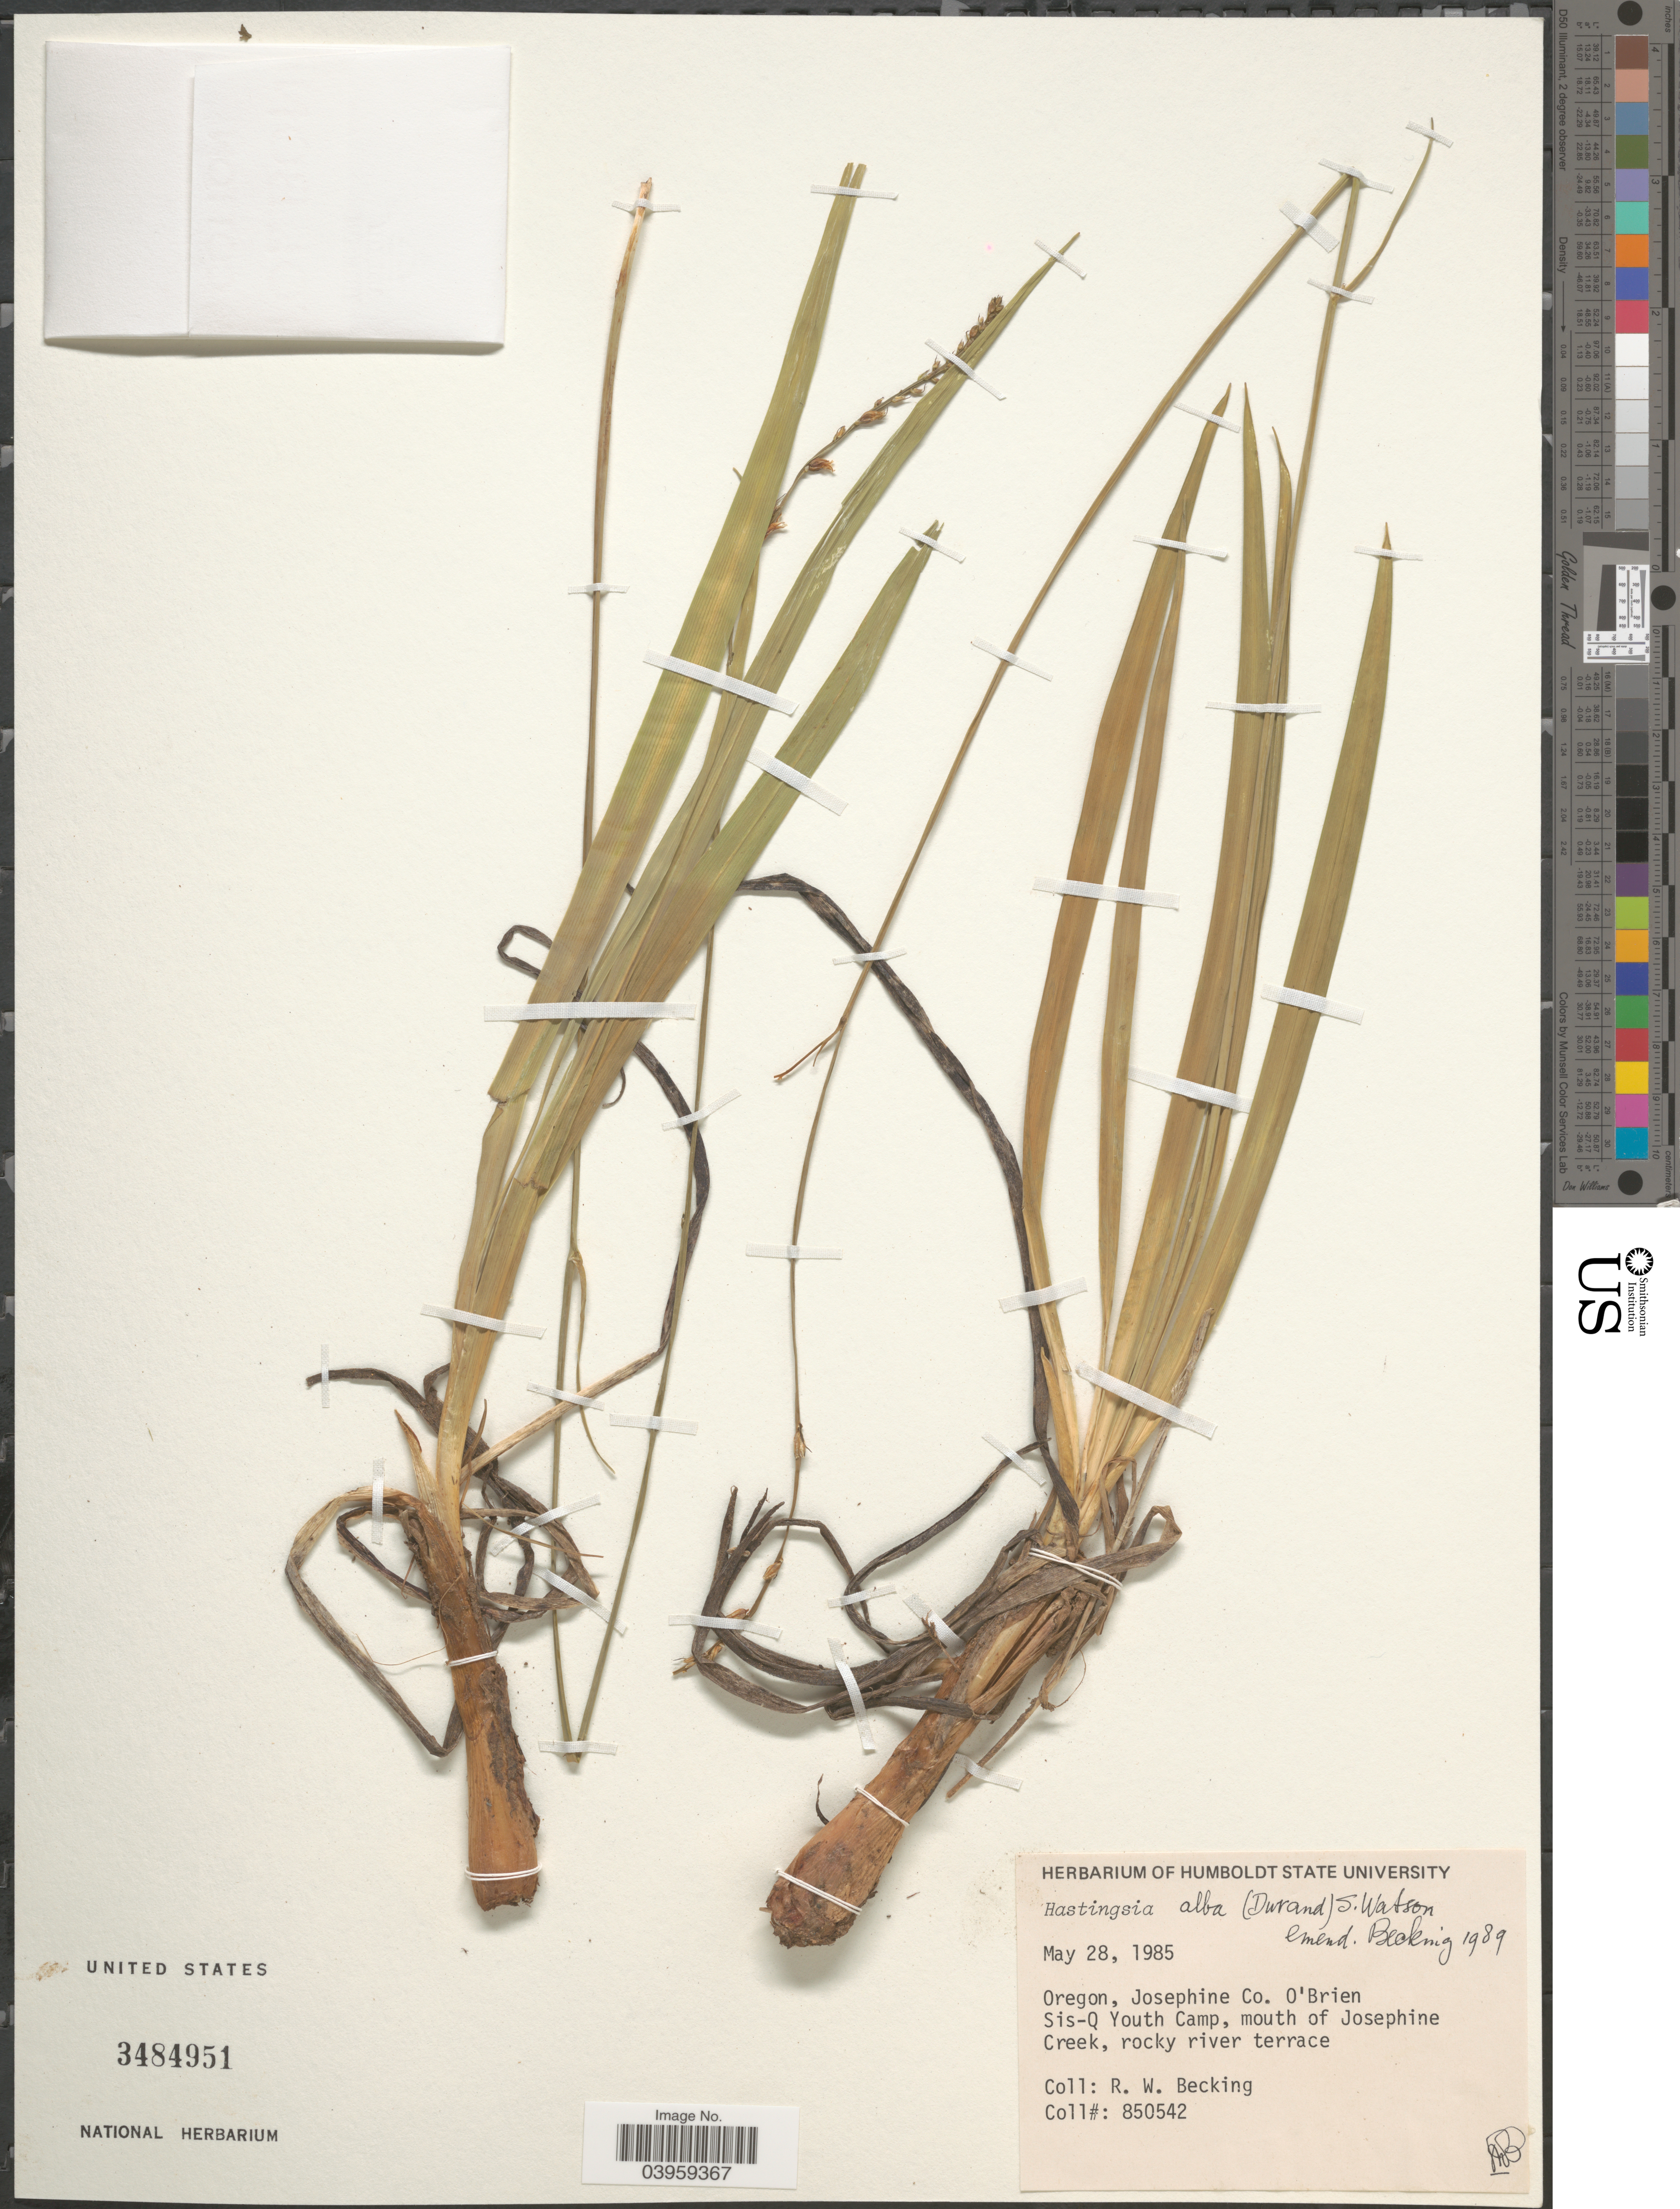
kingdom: Plantae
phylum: Tracheophyta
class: Liliopsida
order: Asparagales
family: Asparagaceae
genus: Hastingsia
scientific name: Hastingsia alba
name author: (Durand) S. Watson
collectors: R. Becking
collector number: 850542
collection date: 1985-05-28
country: United States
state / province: Oregon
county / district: Josephine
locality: Josephine Co. O'Brien. Sis-Q Youth Camp, mouth of Josephine Creek.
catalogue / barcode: US 3484951